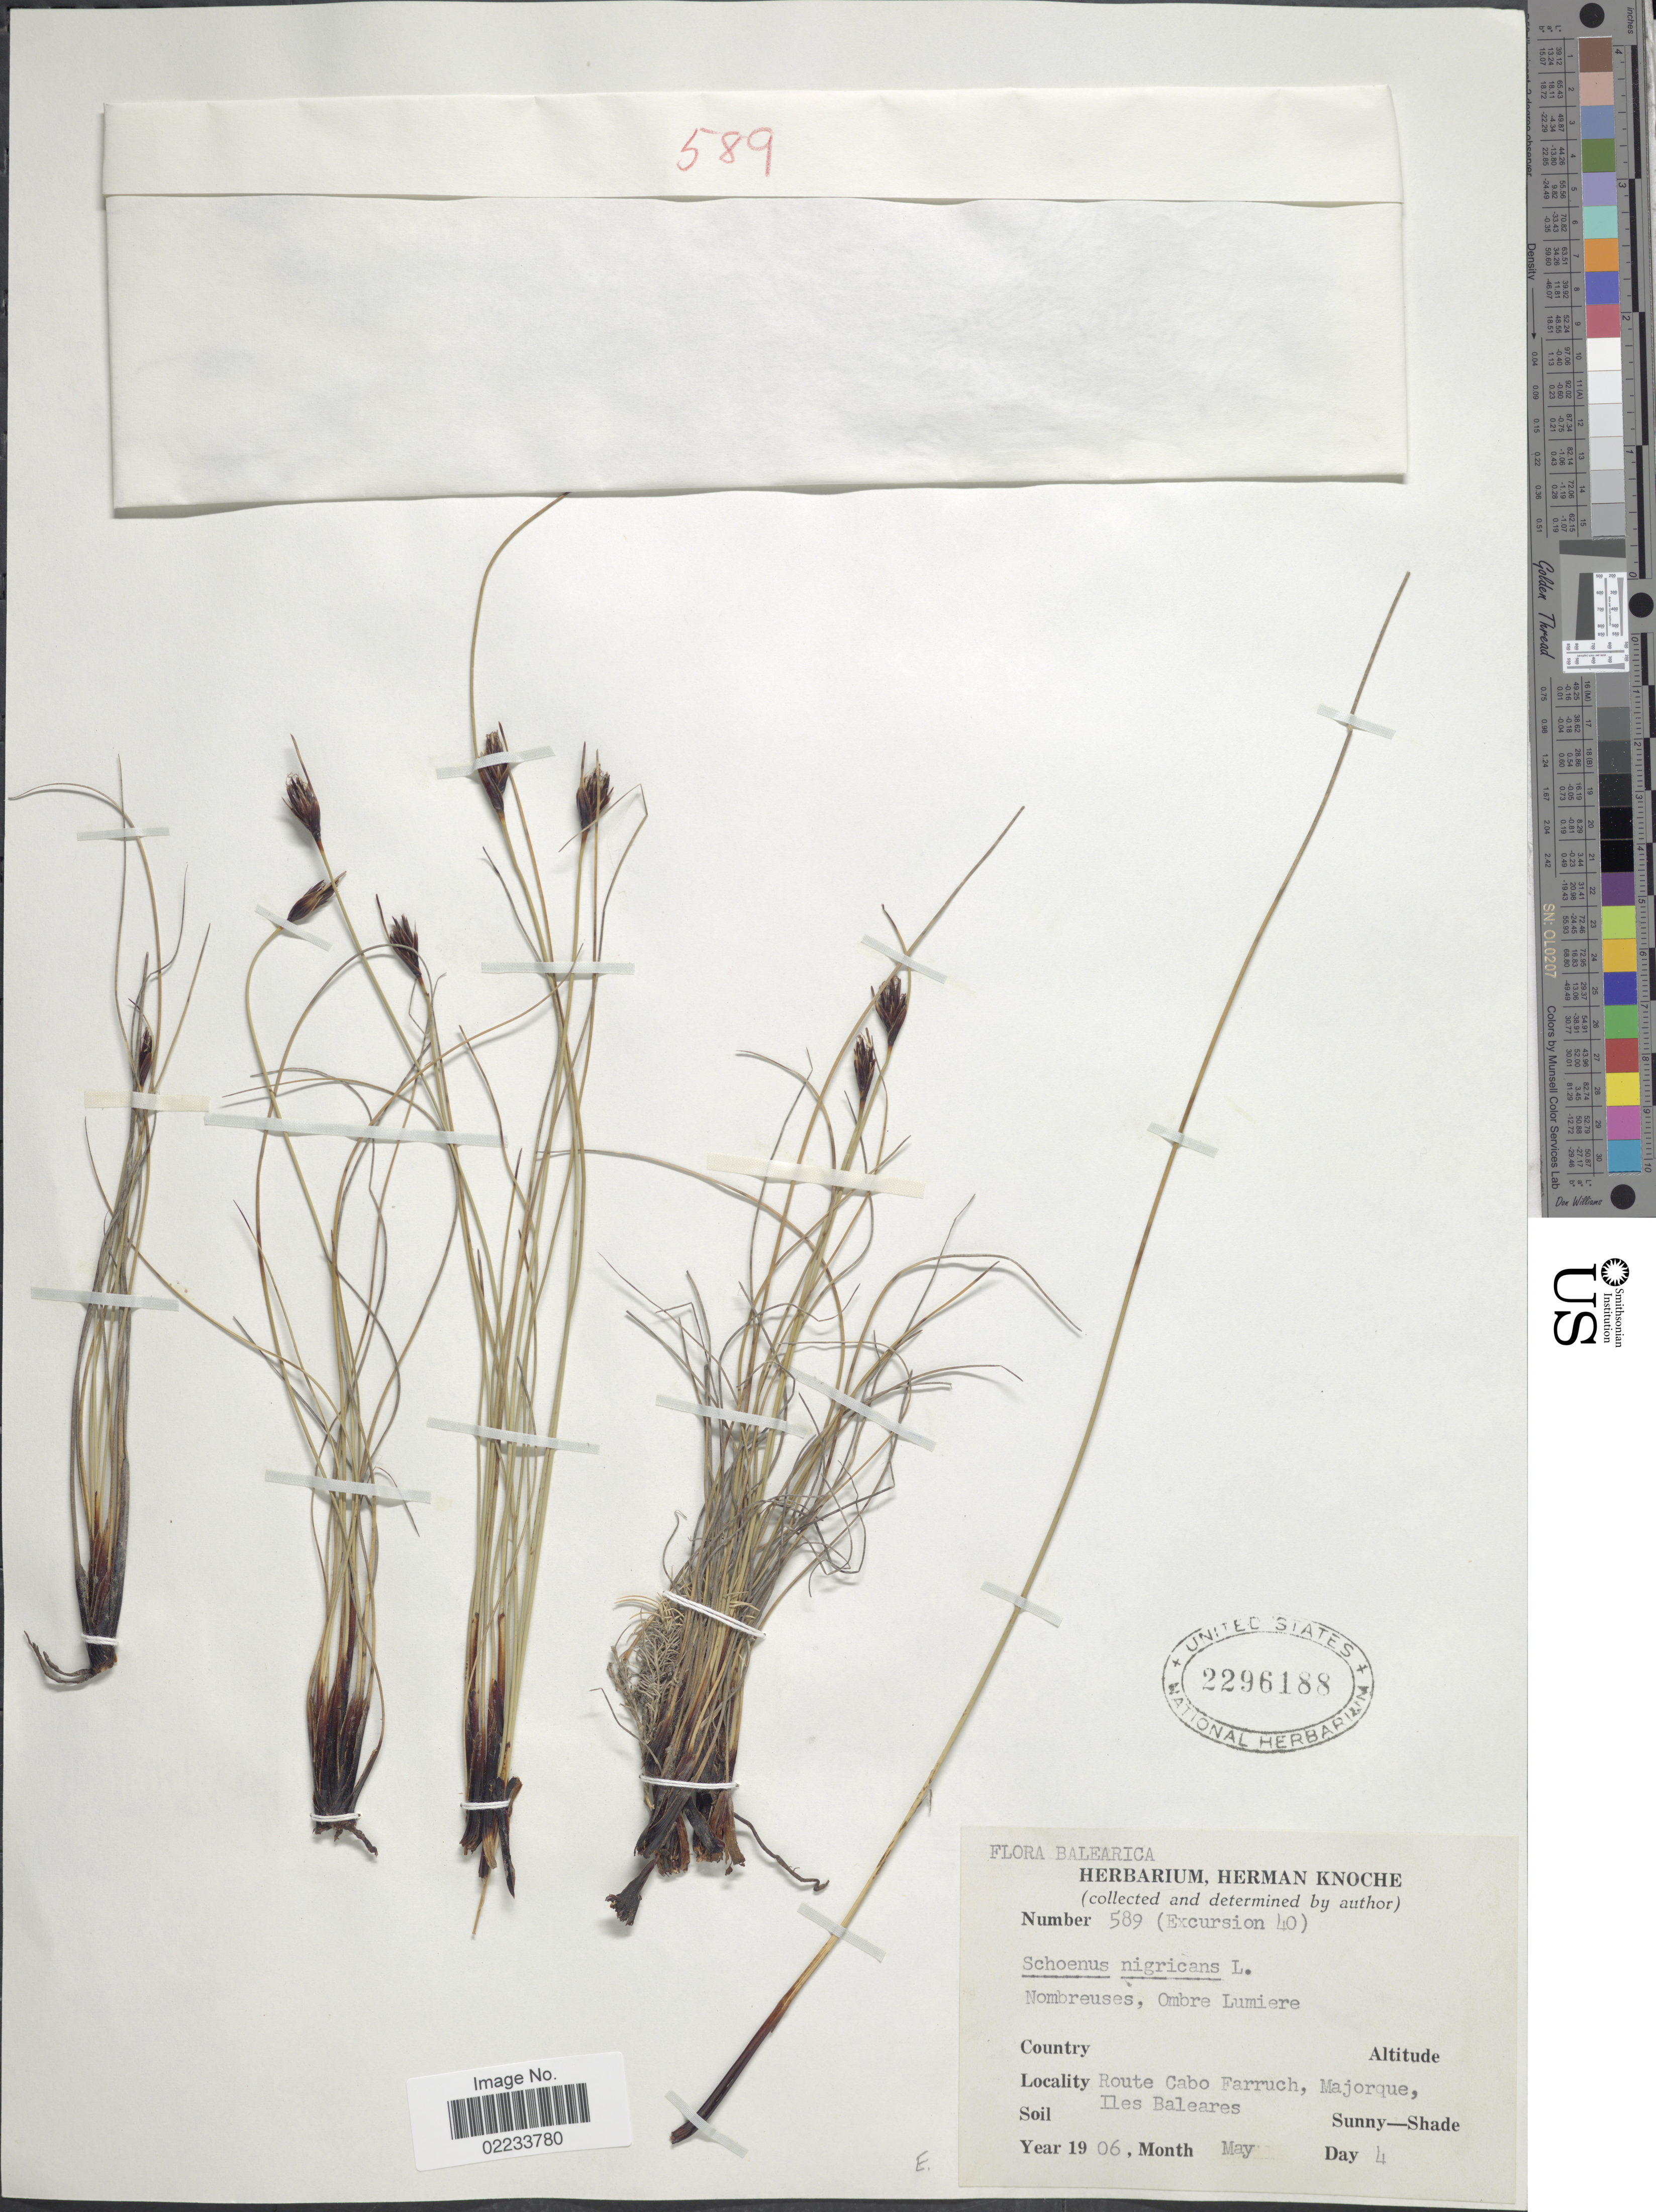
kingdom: Plantae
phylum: Tracheophyta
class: Liliopsida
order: Poales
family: Cyperaceae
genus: Schoenus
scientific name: Schoenus nigricans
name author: L.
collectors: ex herb. Herman Knoche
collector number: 589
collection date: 1906-05-04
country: Spain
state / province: Islas Baleares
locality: Route Cabo Farruch, Majorque, Iles Baleares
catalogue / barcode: US 2296188